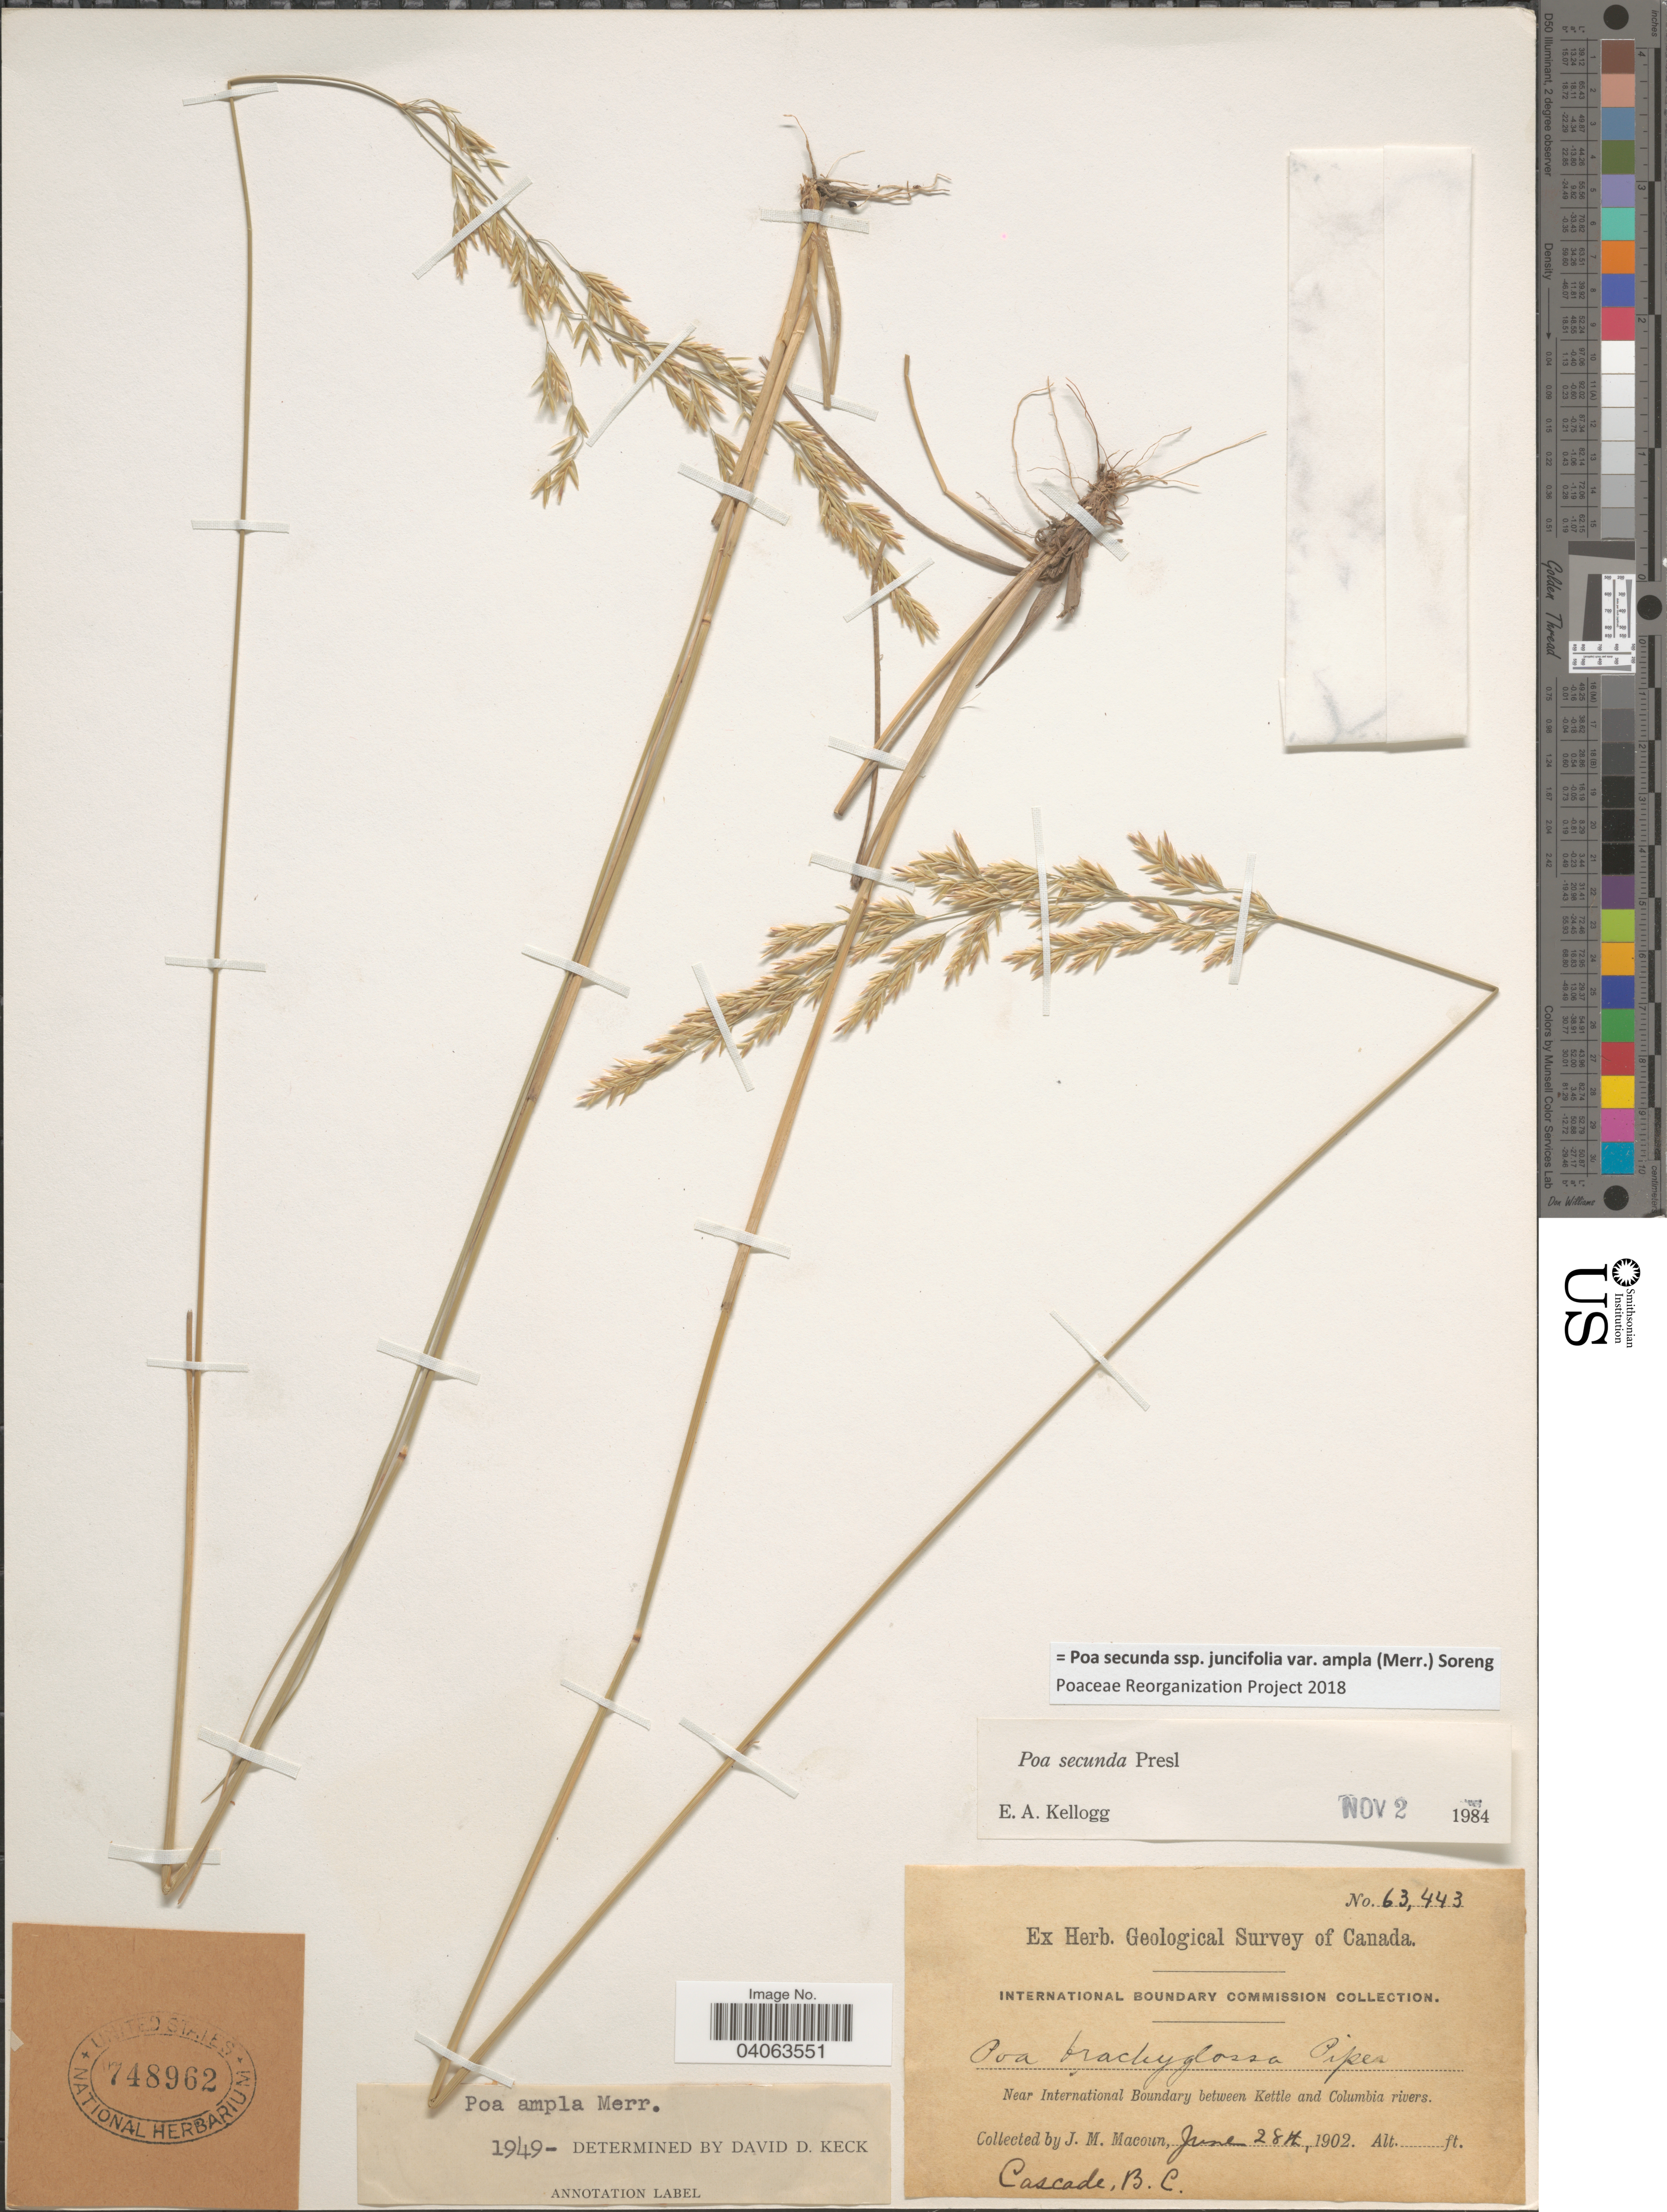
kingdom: Plantae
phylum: Tracheophyta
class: Liliopsida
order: Poales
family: Poaceae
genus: Poa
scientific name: Poa secunda subsp. juncifolia var. ampla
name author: (Merr.) Soreng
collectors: J. M. Macoun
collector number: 63443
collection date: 1902-06-28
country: Canada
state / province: British Columbia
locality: Near International Boundary between Kettle and Columbia rivers. Cascade.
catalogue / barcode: US 748962